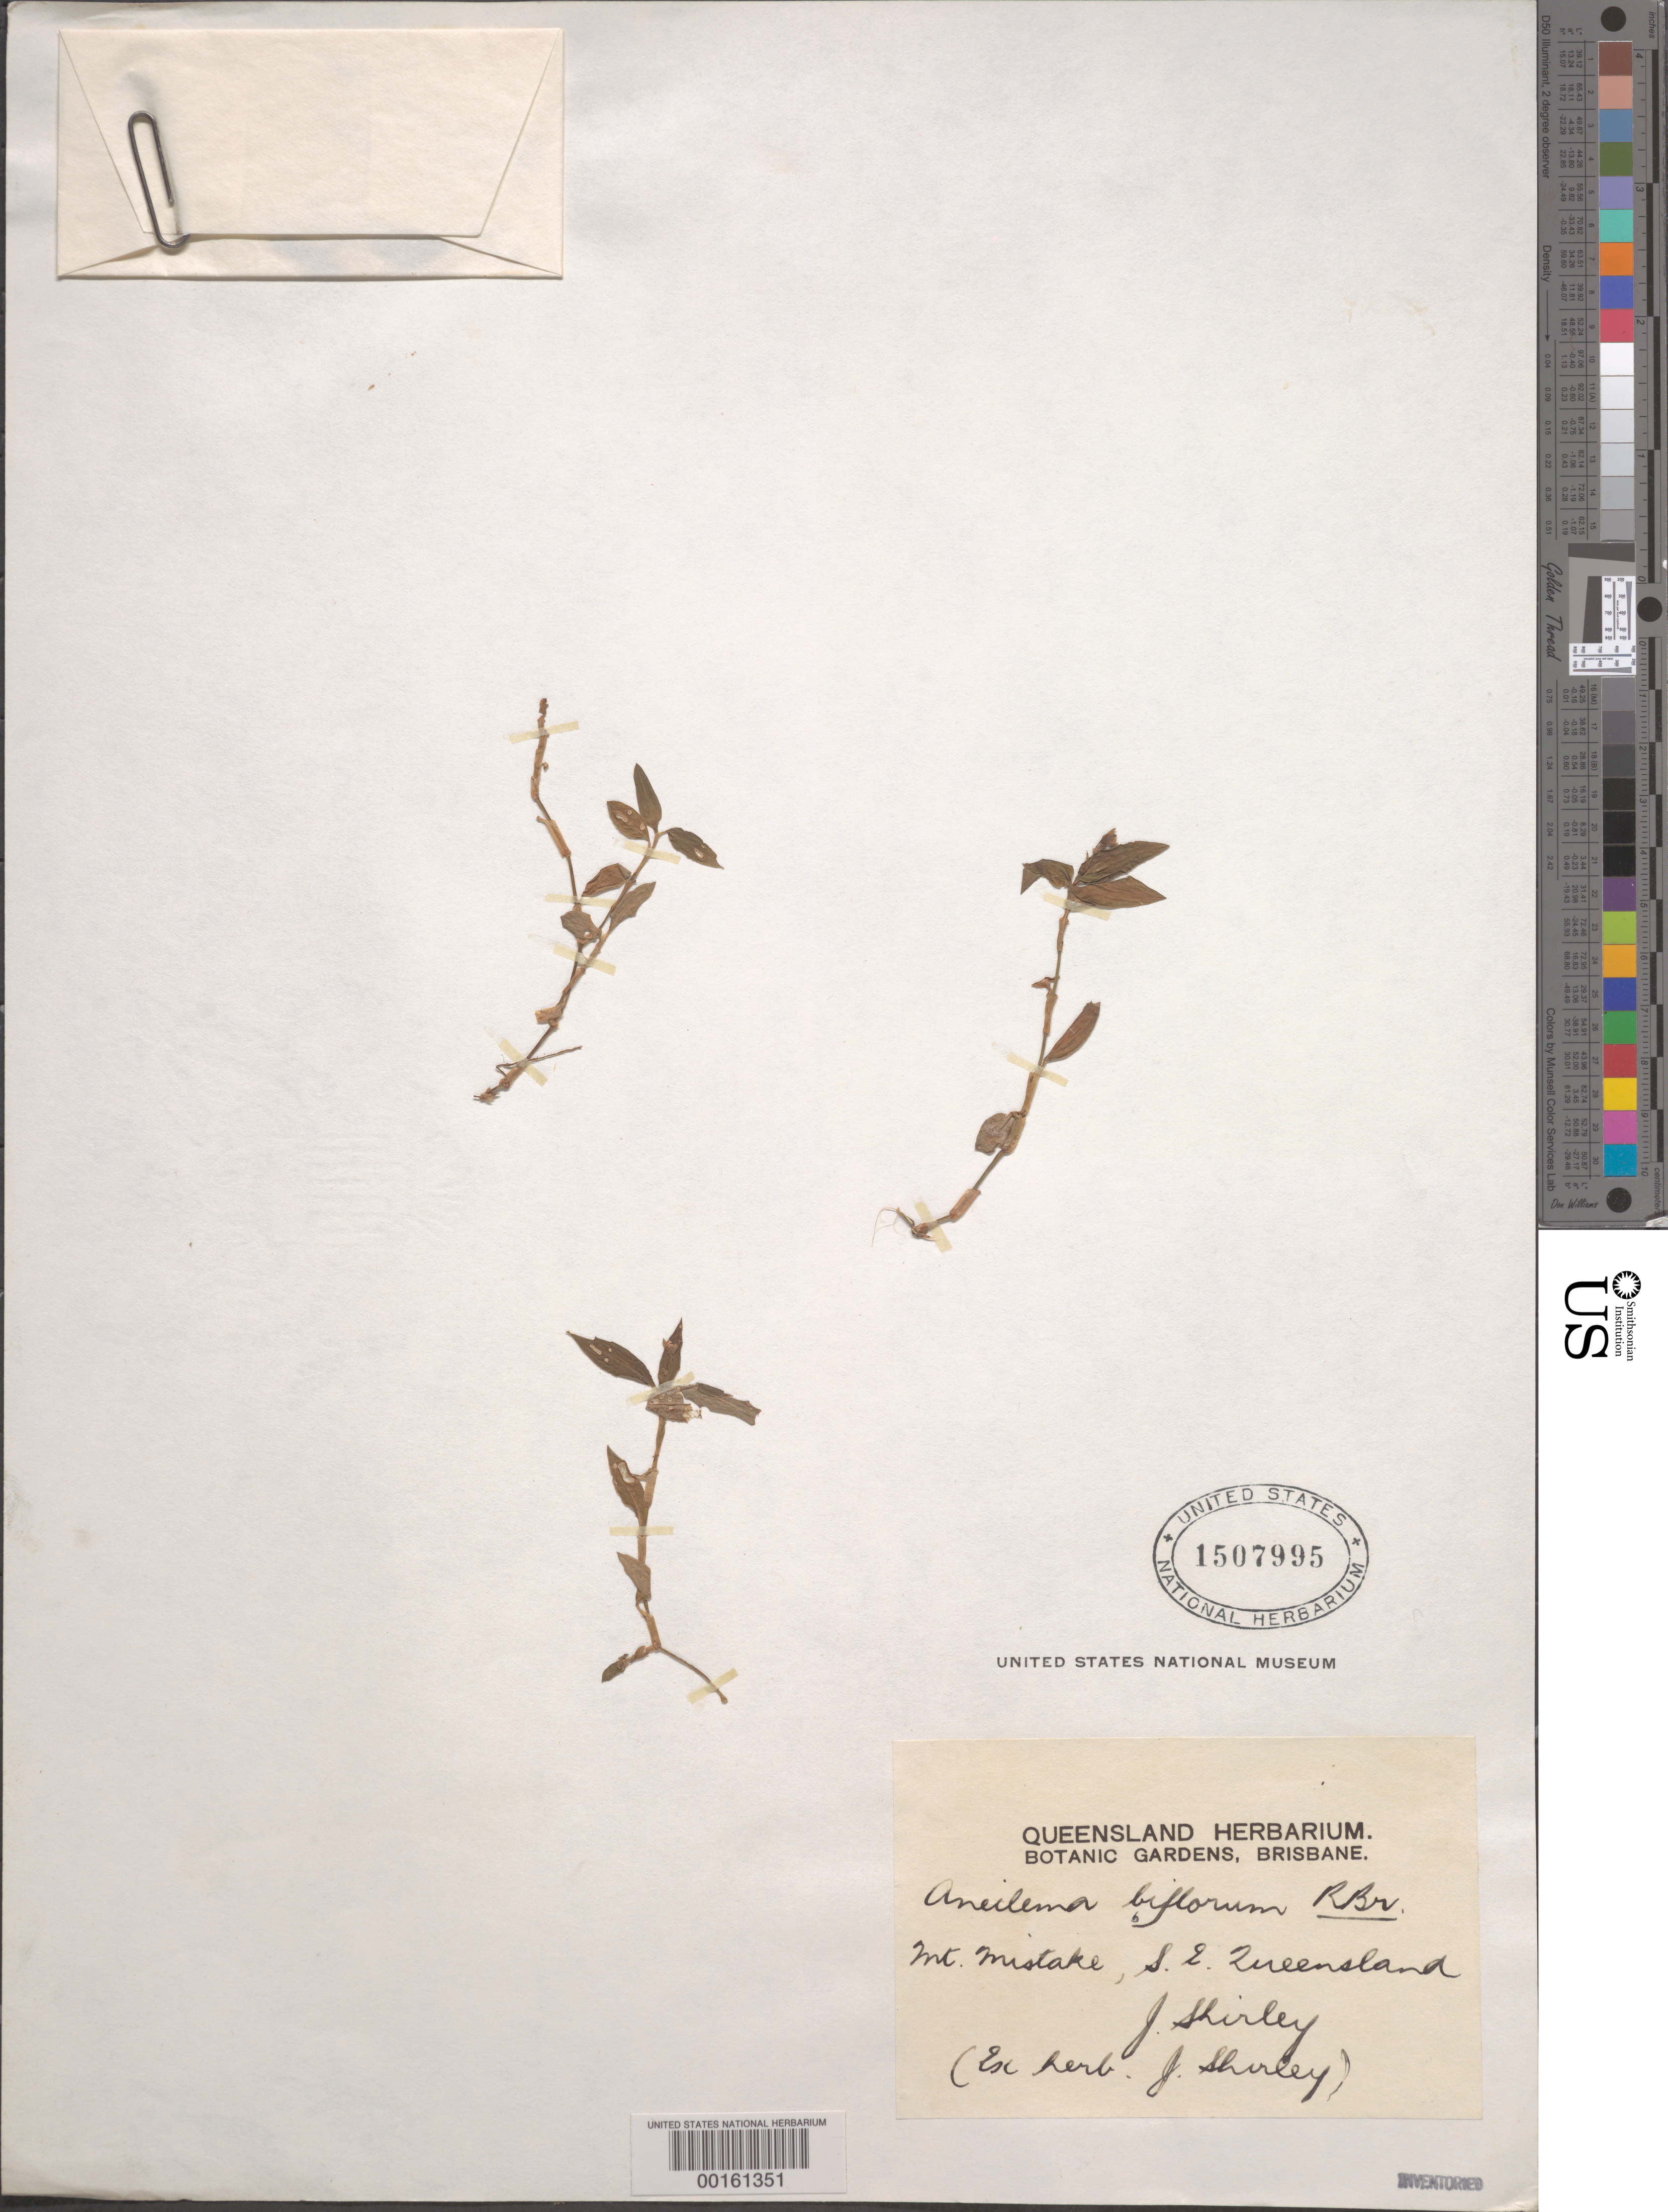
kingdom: Plantae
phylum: Tracheophyta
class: Liliopsida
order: Commelinales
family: Commelinaceae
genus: Aneilema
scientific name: Aneilema biflorum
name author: R. Br.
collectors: J. Shirley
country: Australia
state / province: Queensland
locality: Mt. mistake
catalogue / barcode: US 1507995